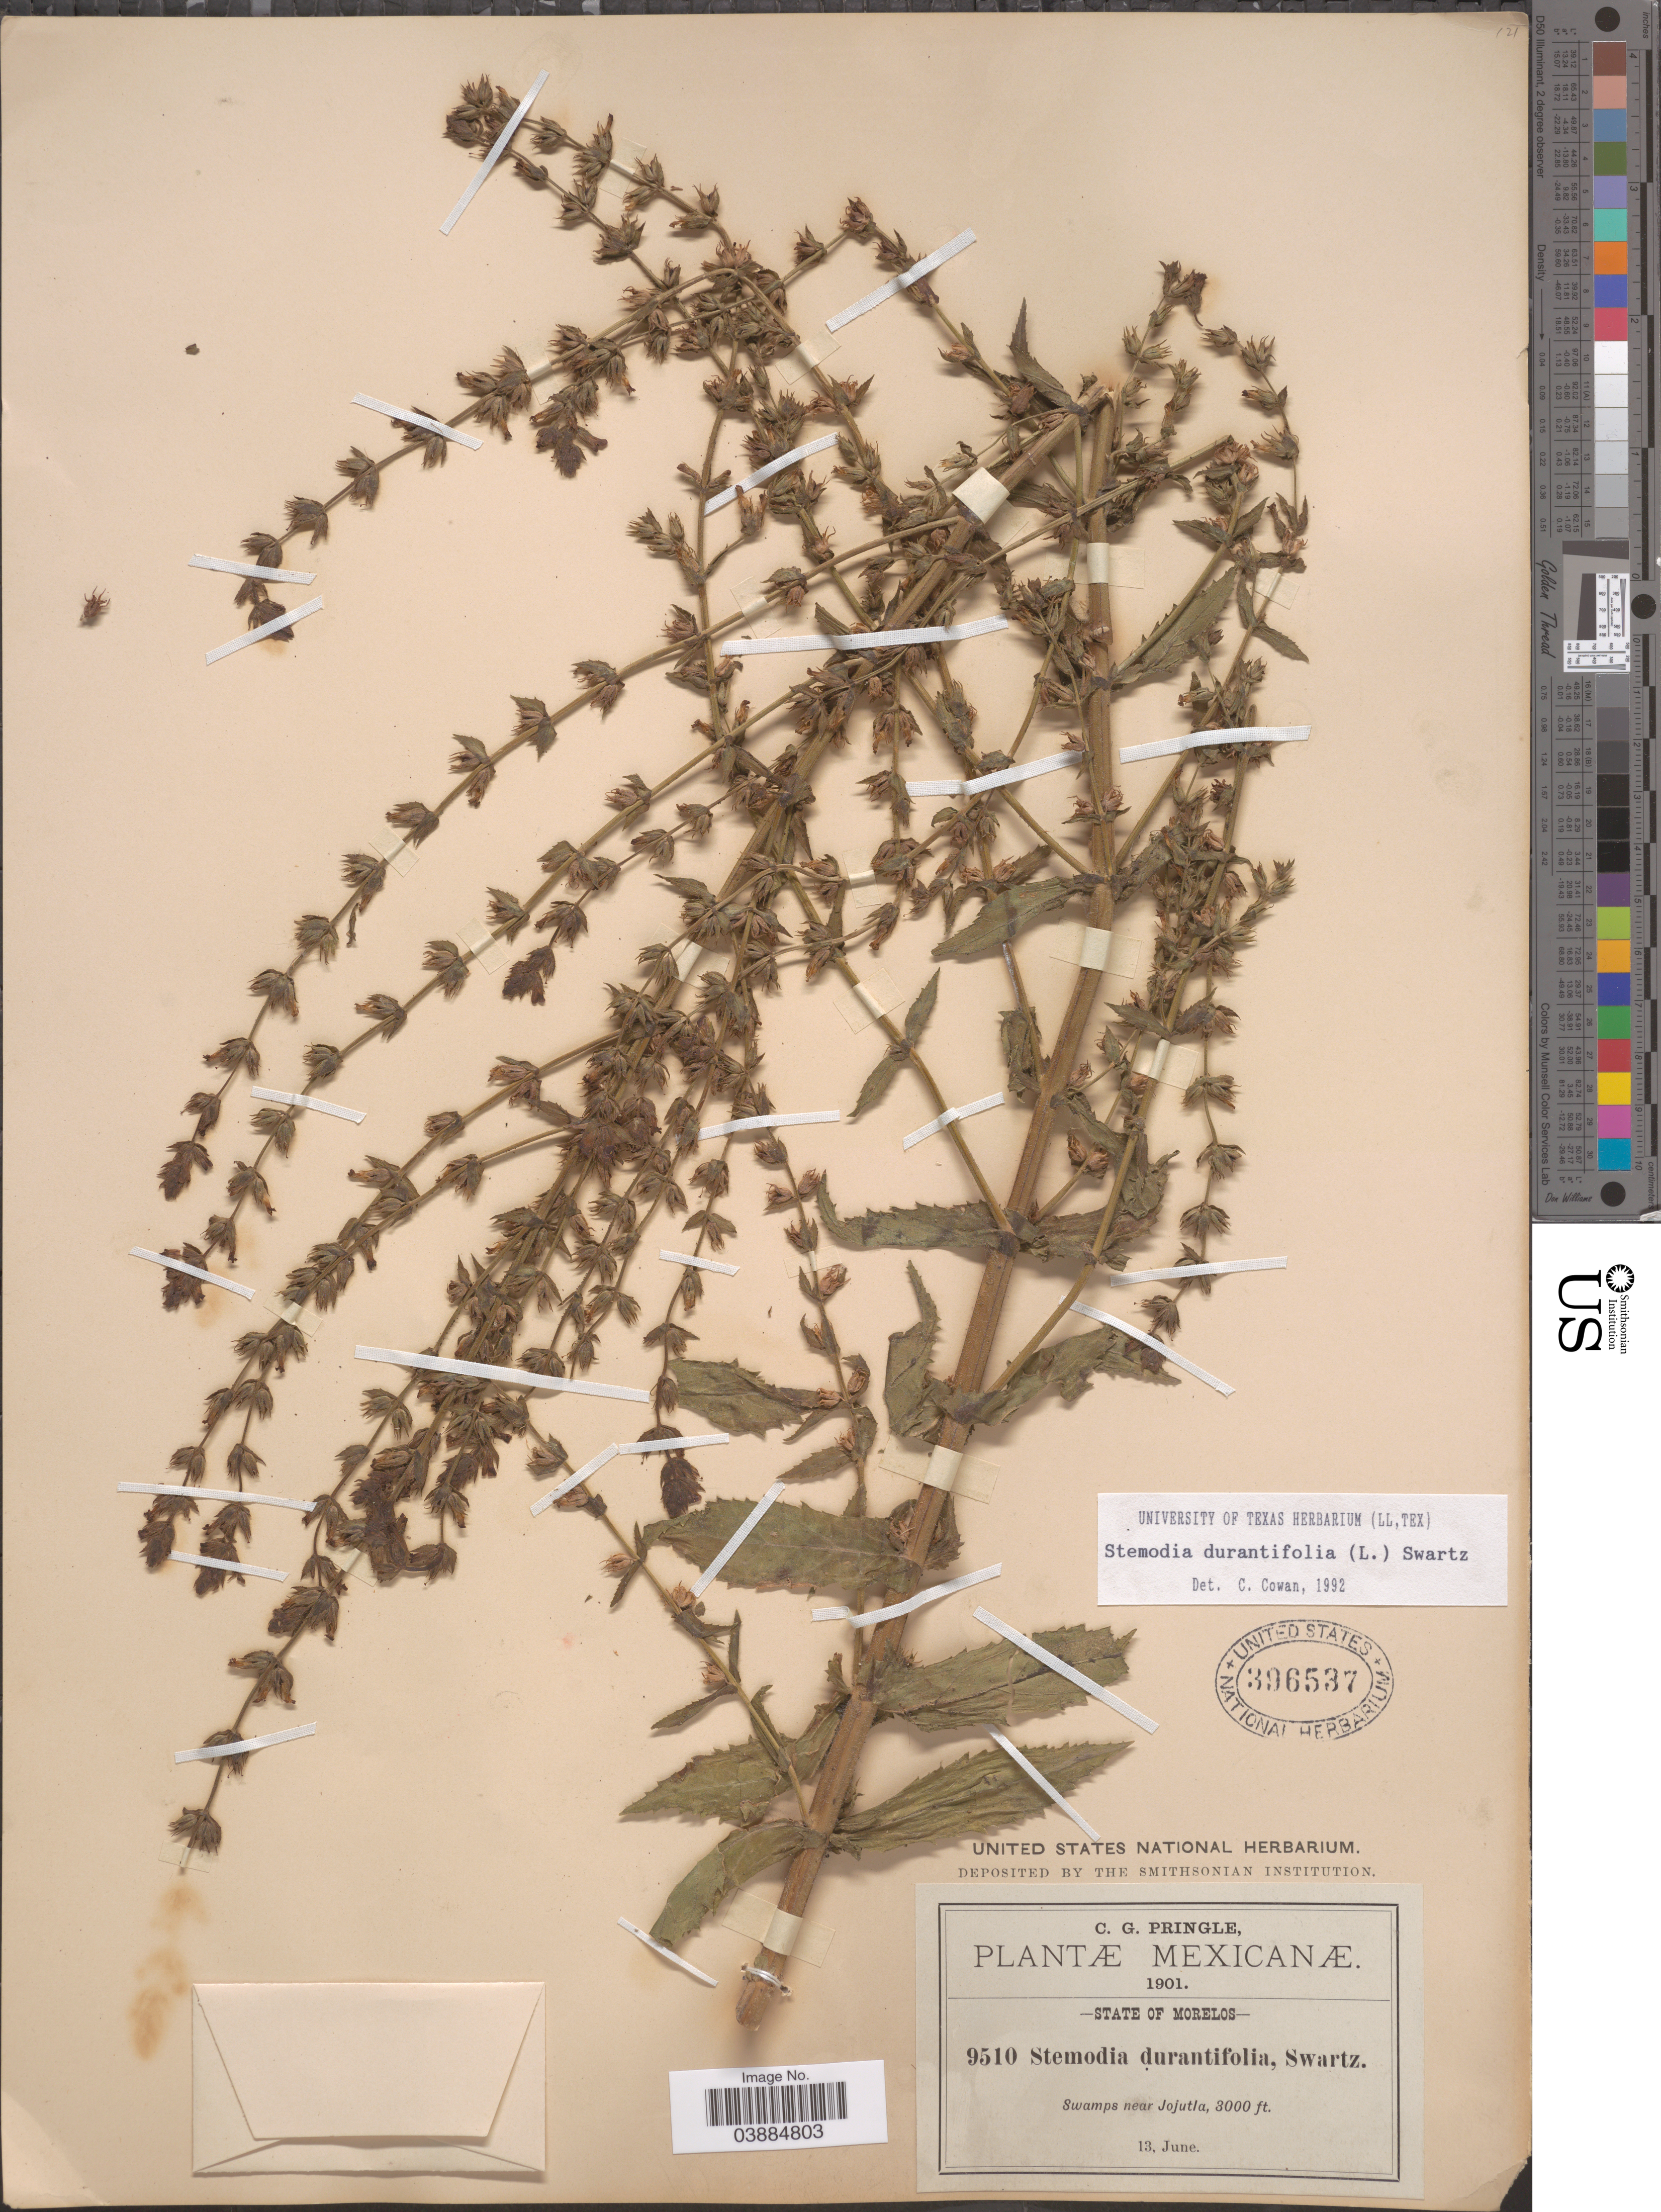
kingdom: Plantae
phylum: Tracheophyta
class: Magnoliopsida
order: Lamiales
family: Plantaginaceae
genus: Stemodia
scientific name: Stemodia durantifolia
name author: (L.) Sw.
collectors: C. G. Pringle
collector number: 9510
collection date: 1901-06-13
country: Mexico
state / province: Morelos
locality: Swamps near Jojutla.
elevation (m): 914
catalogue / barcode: US 396537